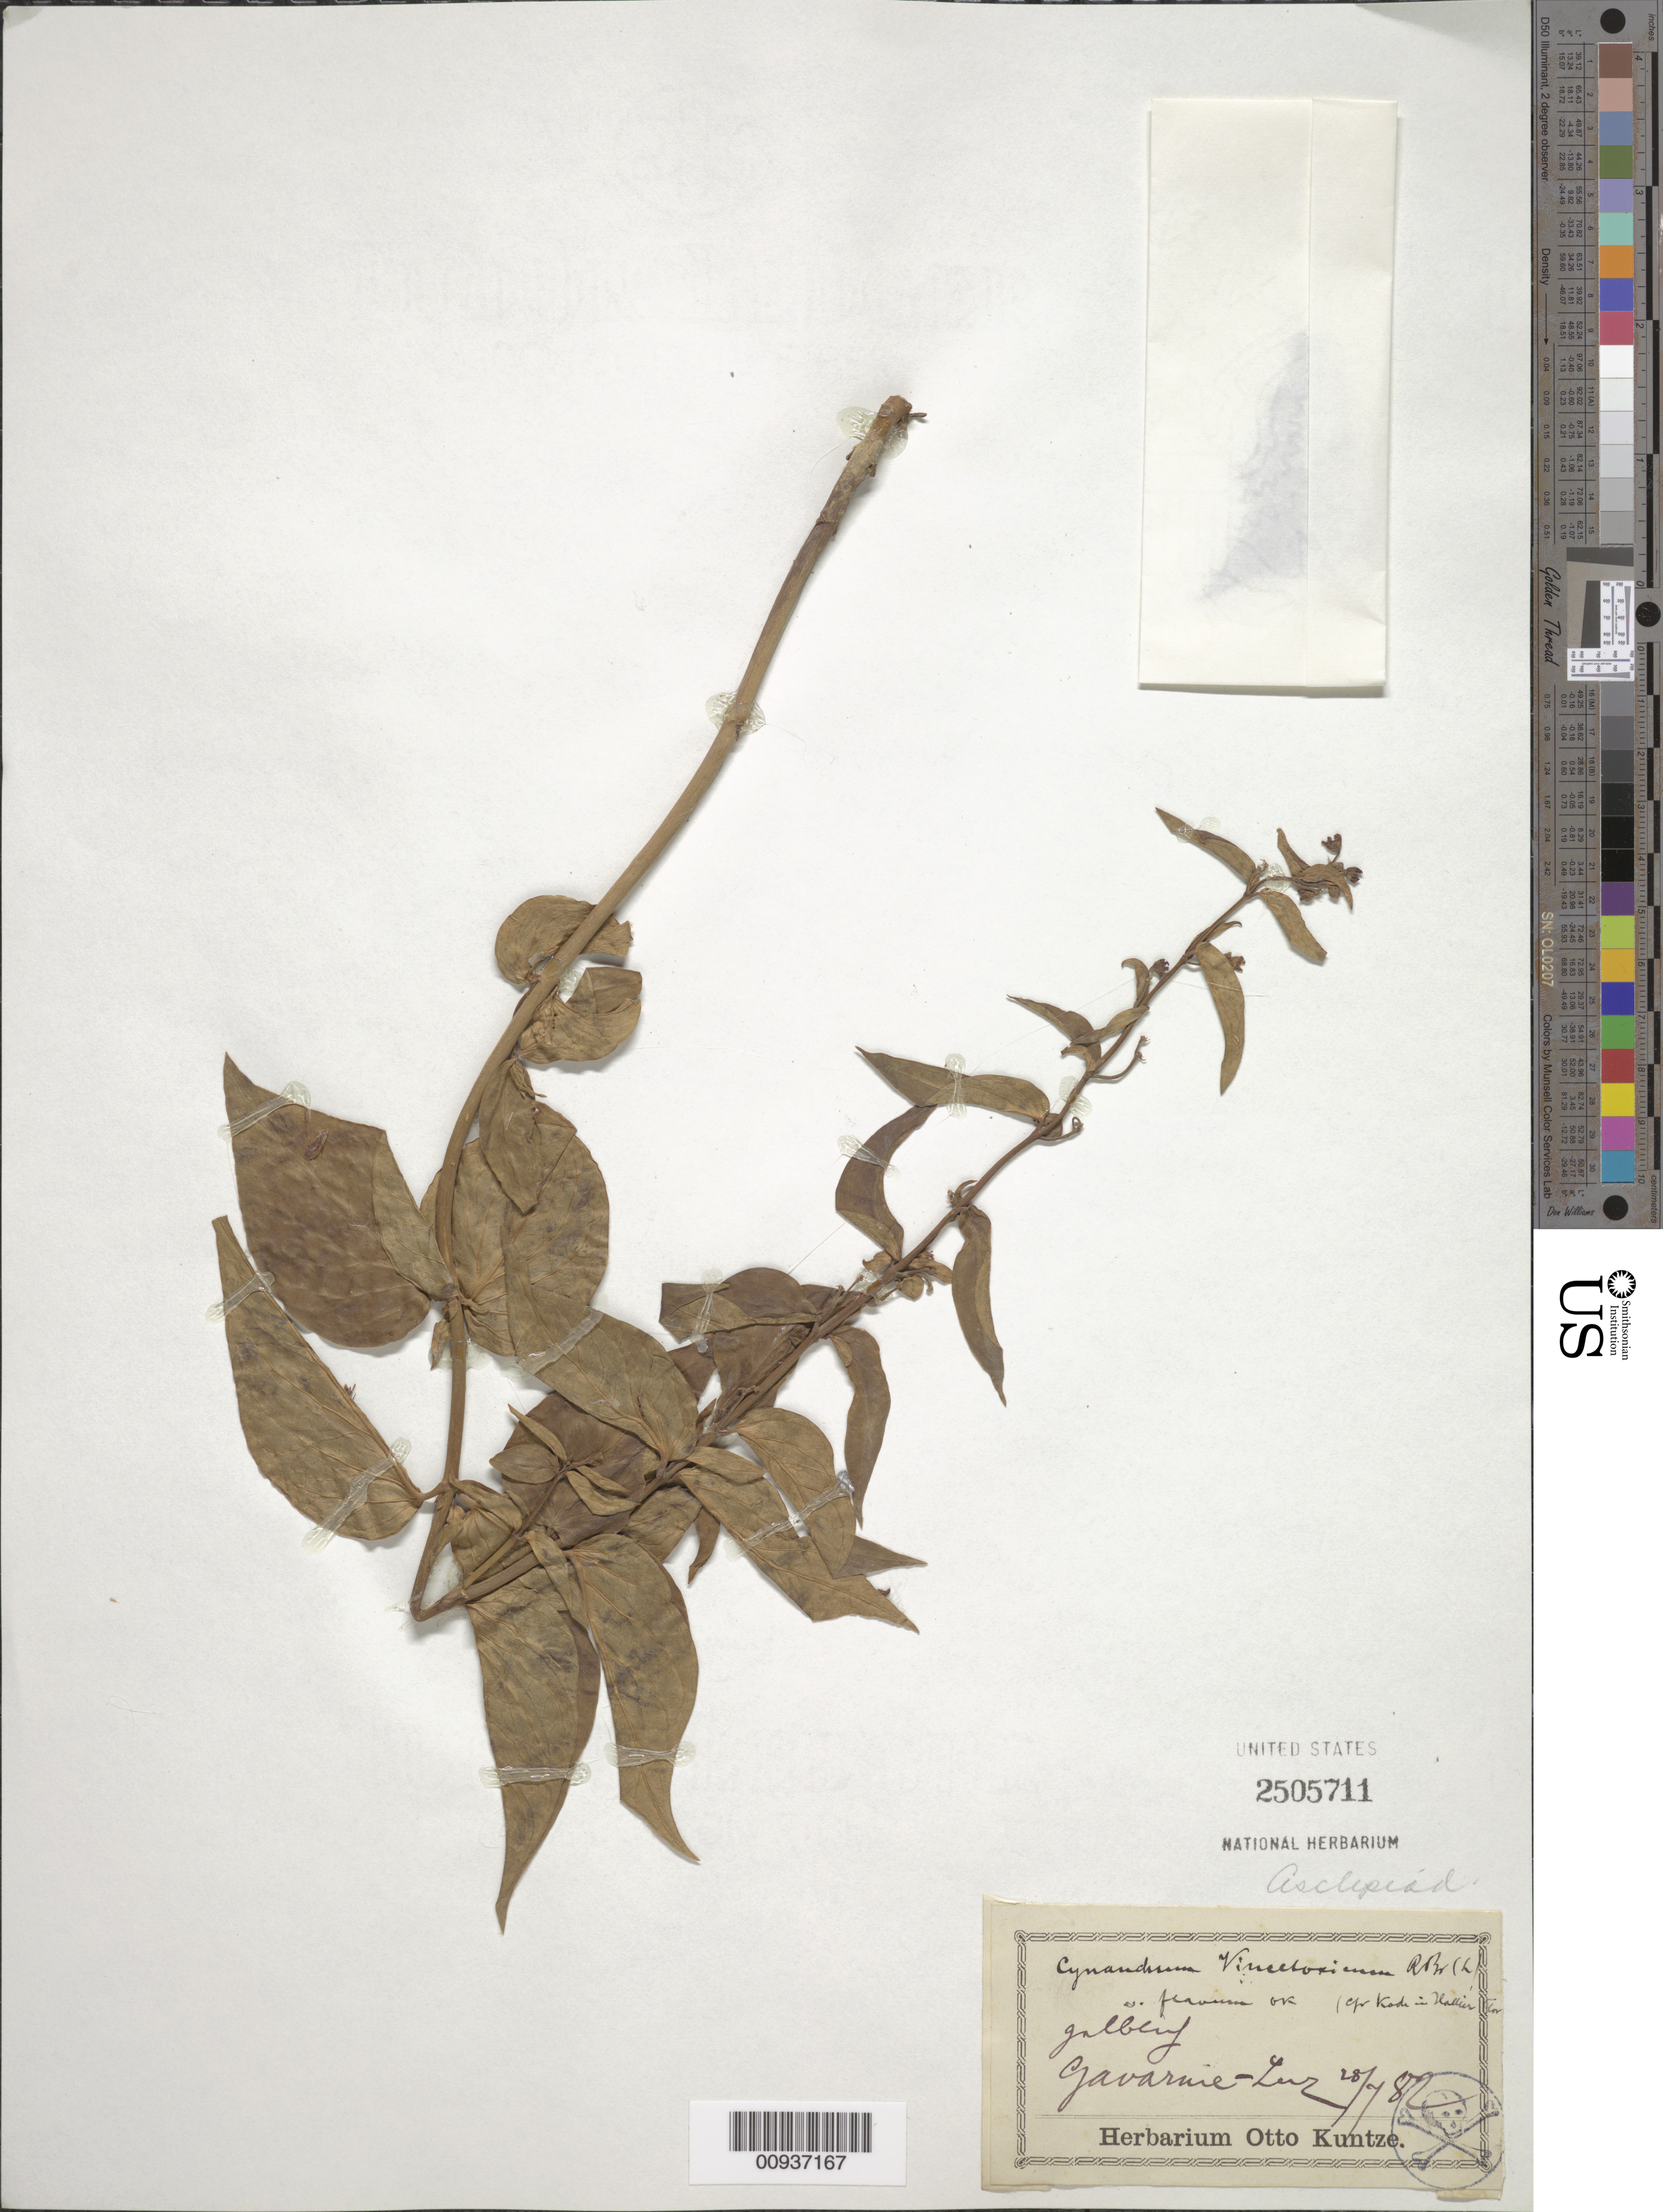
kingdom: Plantae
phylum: Tracheophyta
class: Magnoliopsida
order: Gentianales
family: Apocynaceae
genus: Cynanchum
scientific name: Cynanchum vincetoxicum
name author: Pers.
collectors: C.E.O. Kuntze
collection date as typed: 28 Jul 1882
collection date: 1882-07-28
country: France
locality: Gavarnie.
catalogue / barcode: US 2505711